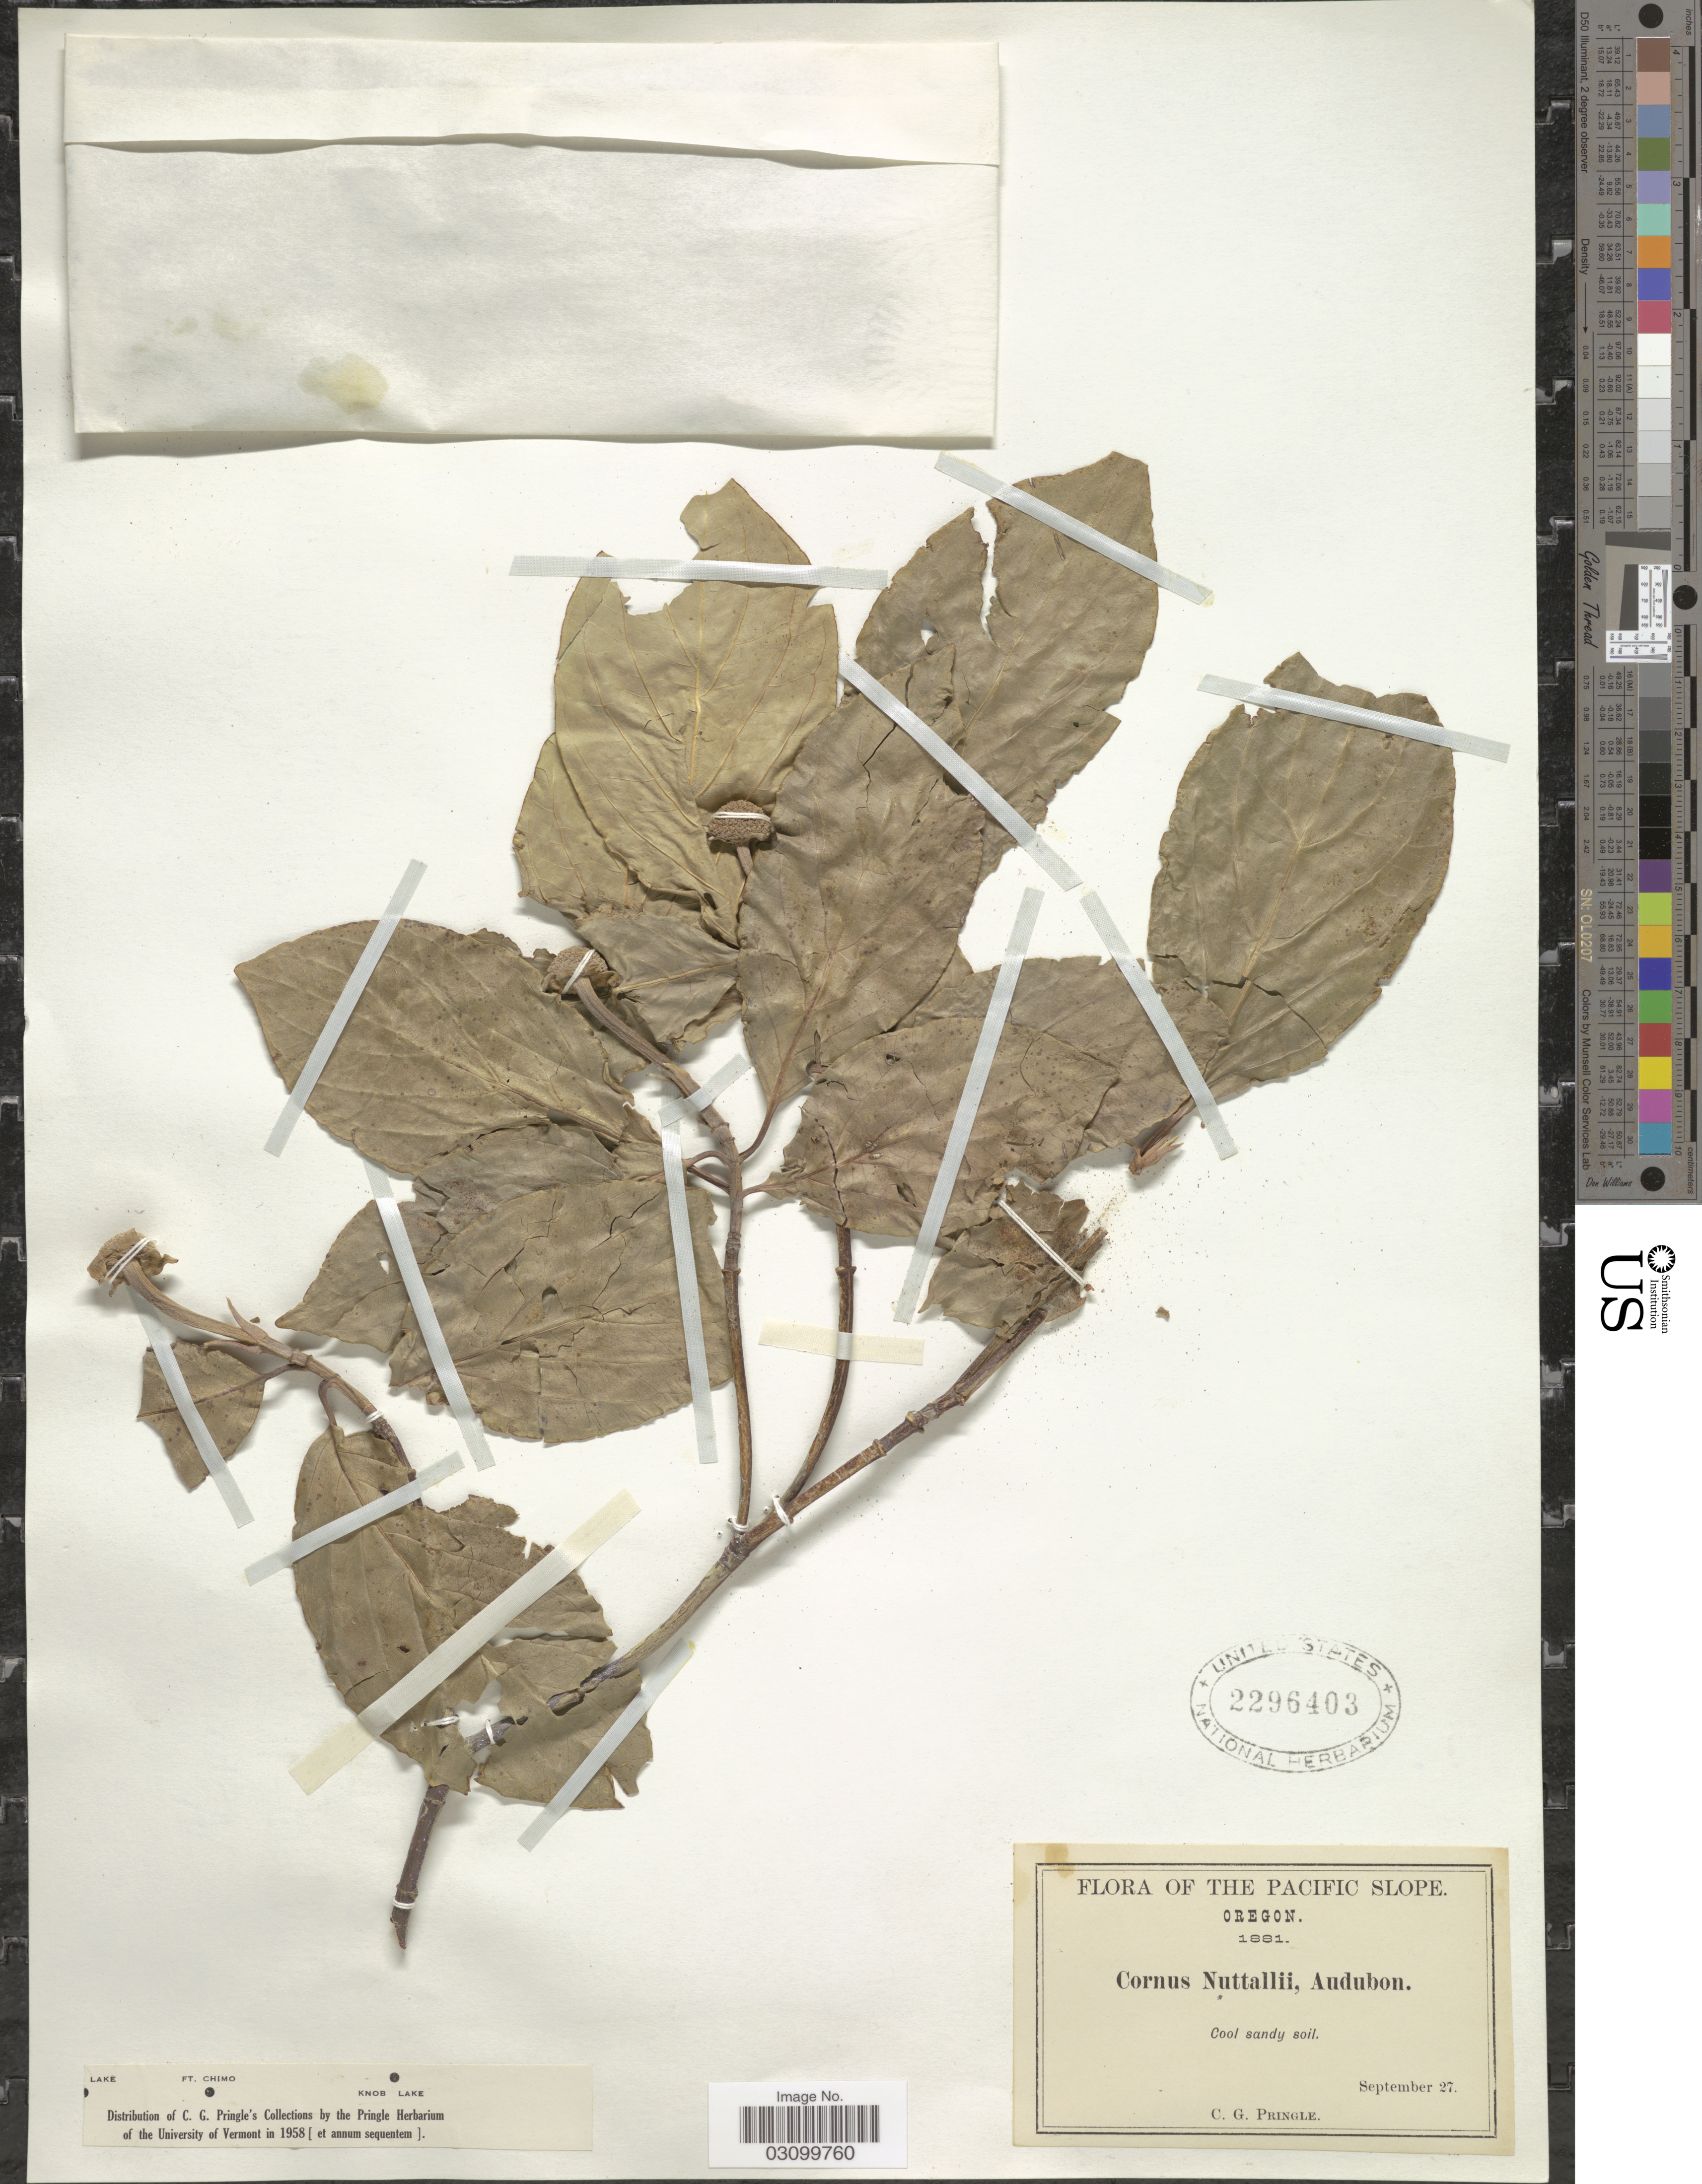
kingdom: Plantae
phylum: Tracheophyta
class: Magnoliopsida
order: Cornales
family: Cornaceae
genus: Cornus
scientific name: Cornus nuttallii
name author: Audubon ex Torr. & A. Gray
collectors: C. G. Pringle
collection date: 1881-09-27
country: United States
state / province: Oregon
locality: Pacific Slope.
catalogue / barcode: US 2296403